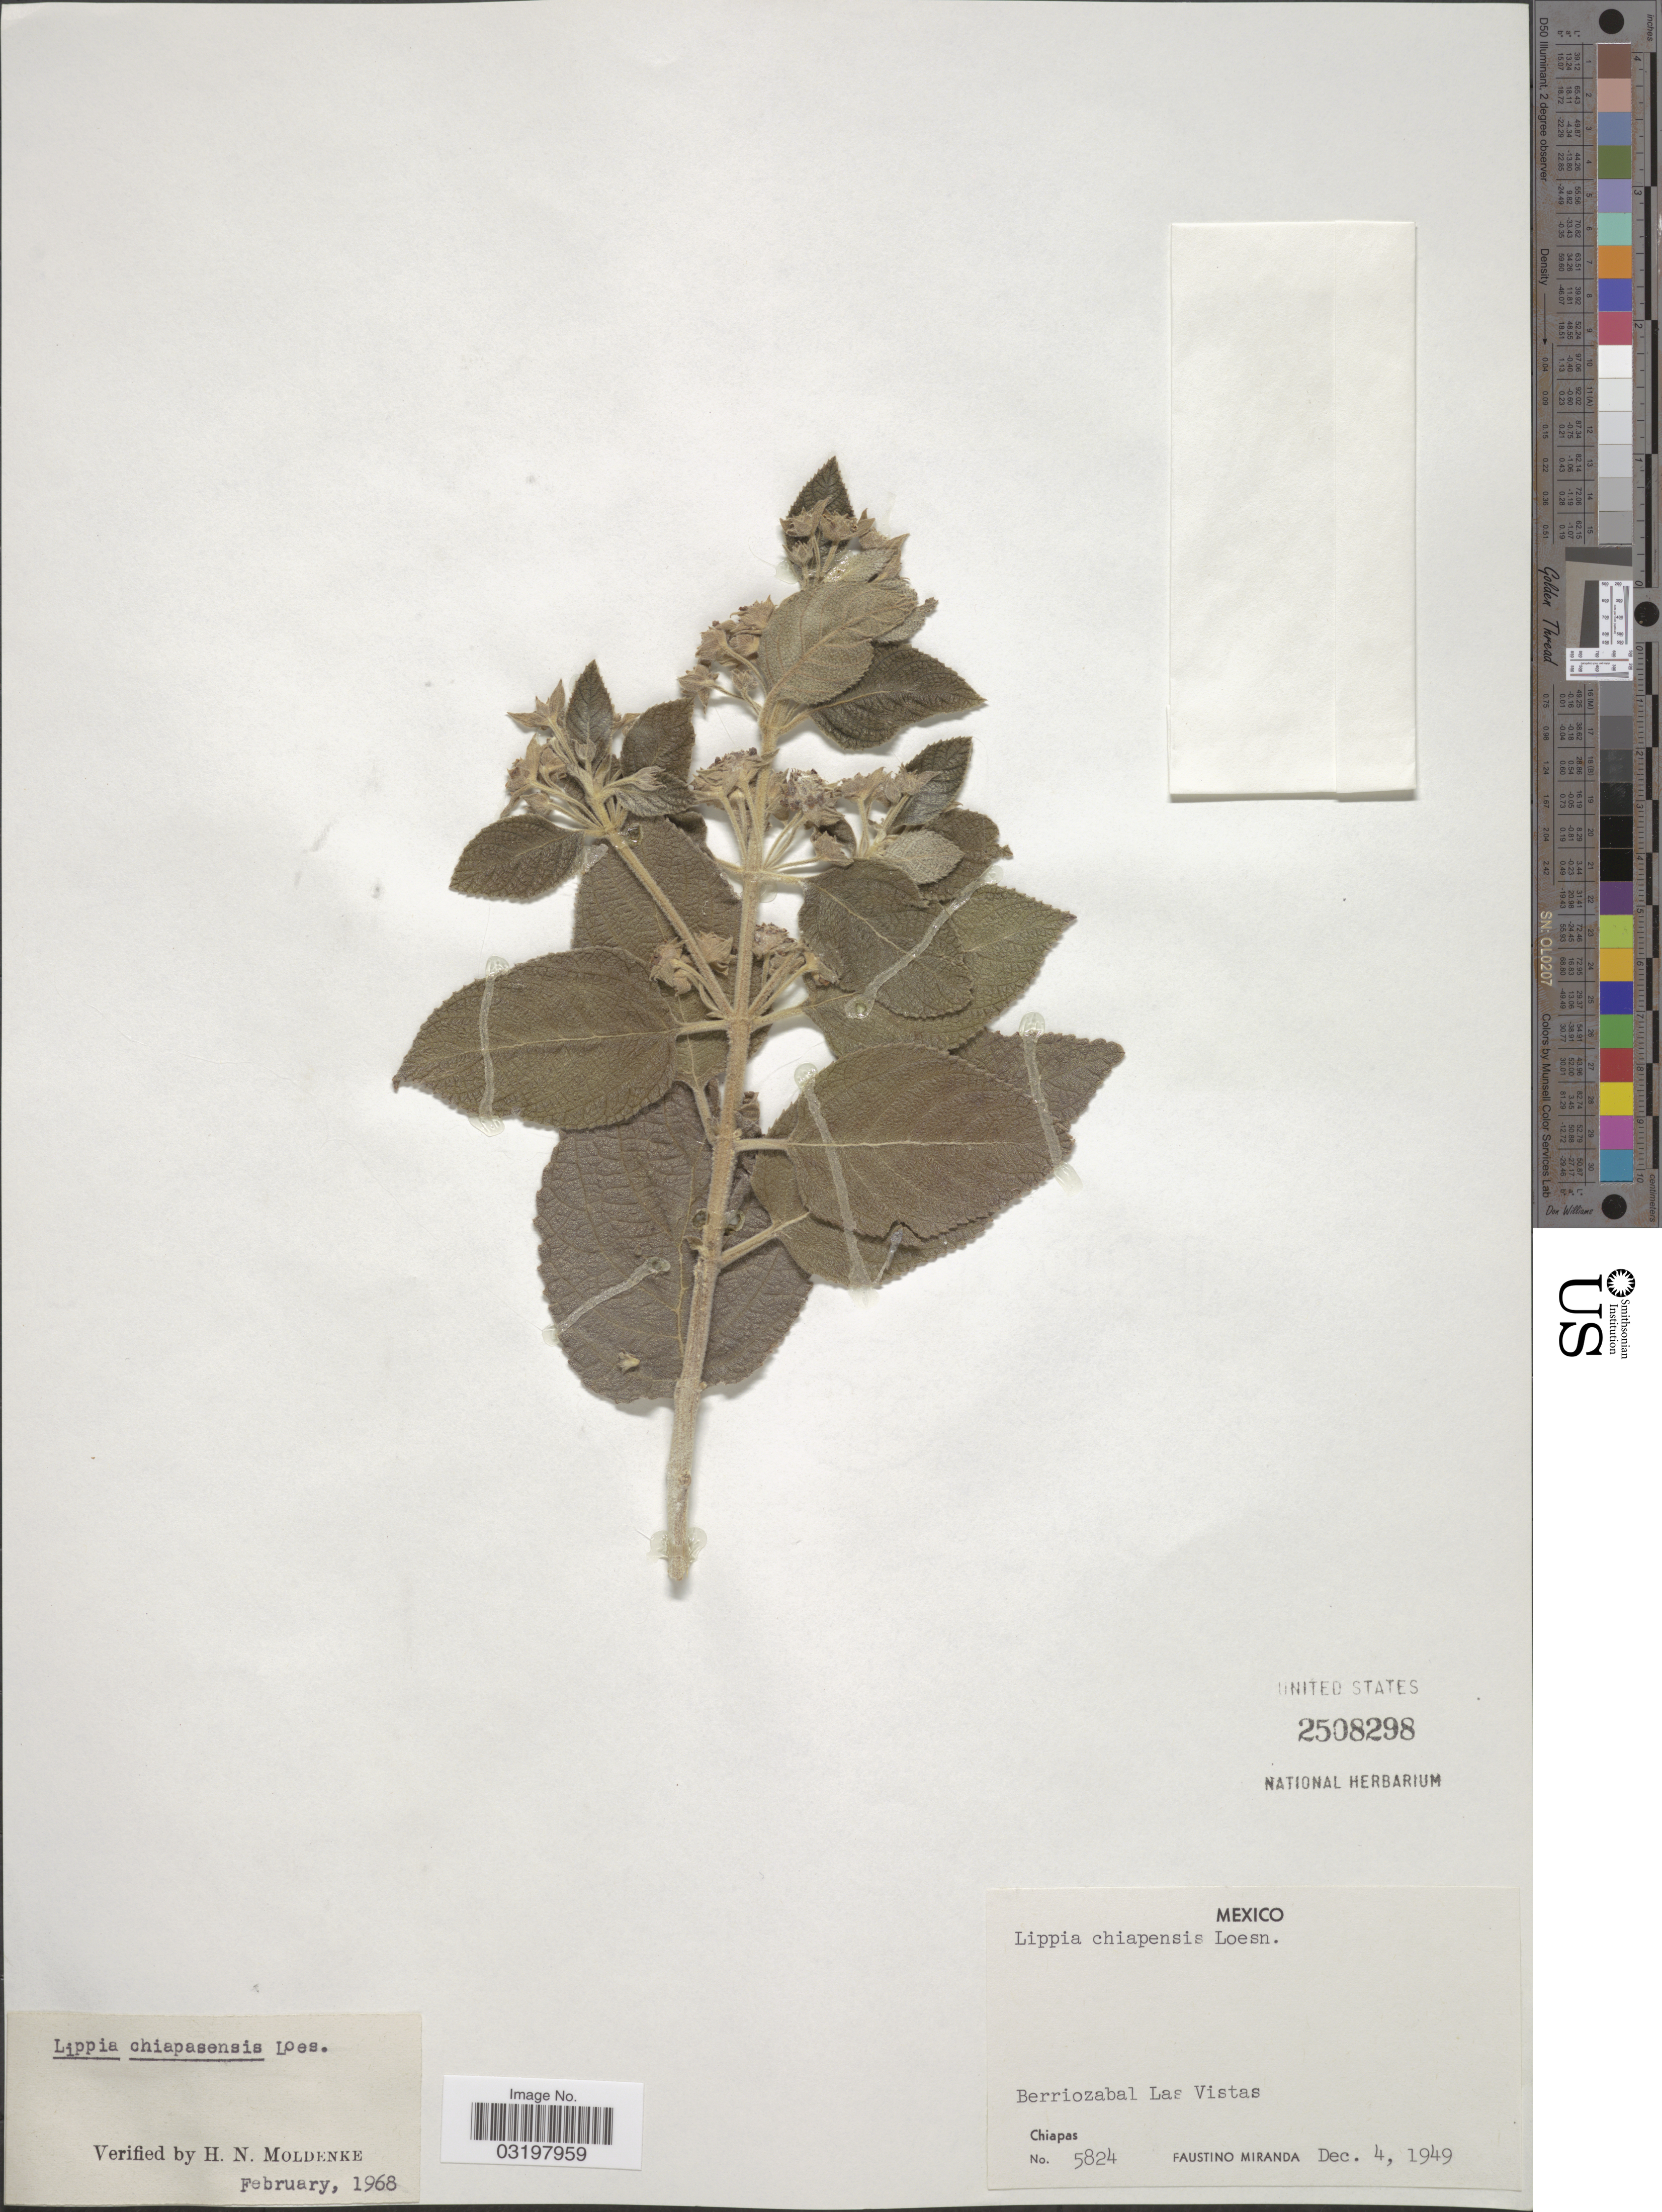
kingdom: Plantae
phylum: Tracheophyta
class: Magnoliopsida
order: Lamiales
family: Verbenaceae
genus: Lippia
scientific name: Lippia chiapasensis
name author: Loes.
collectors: F. Miranda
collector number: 5824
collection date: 1949-12-04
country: Mexico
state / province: Chiapas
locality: Berriozabal Las Vistas.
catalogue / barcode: US 2508298